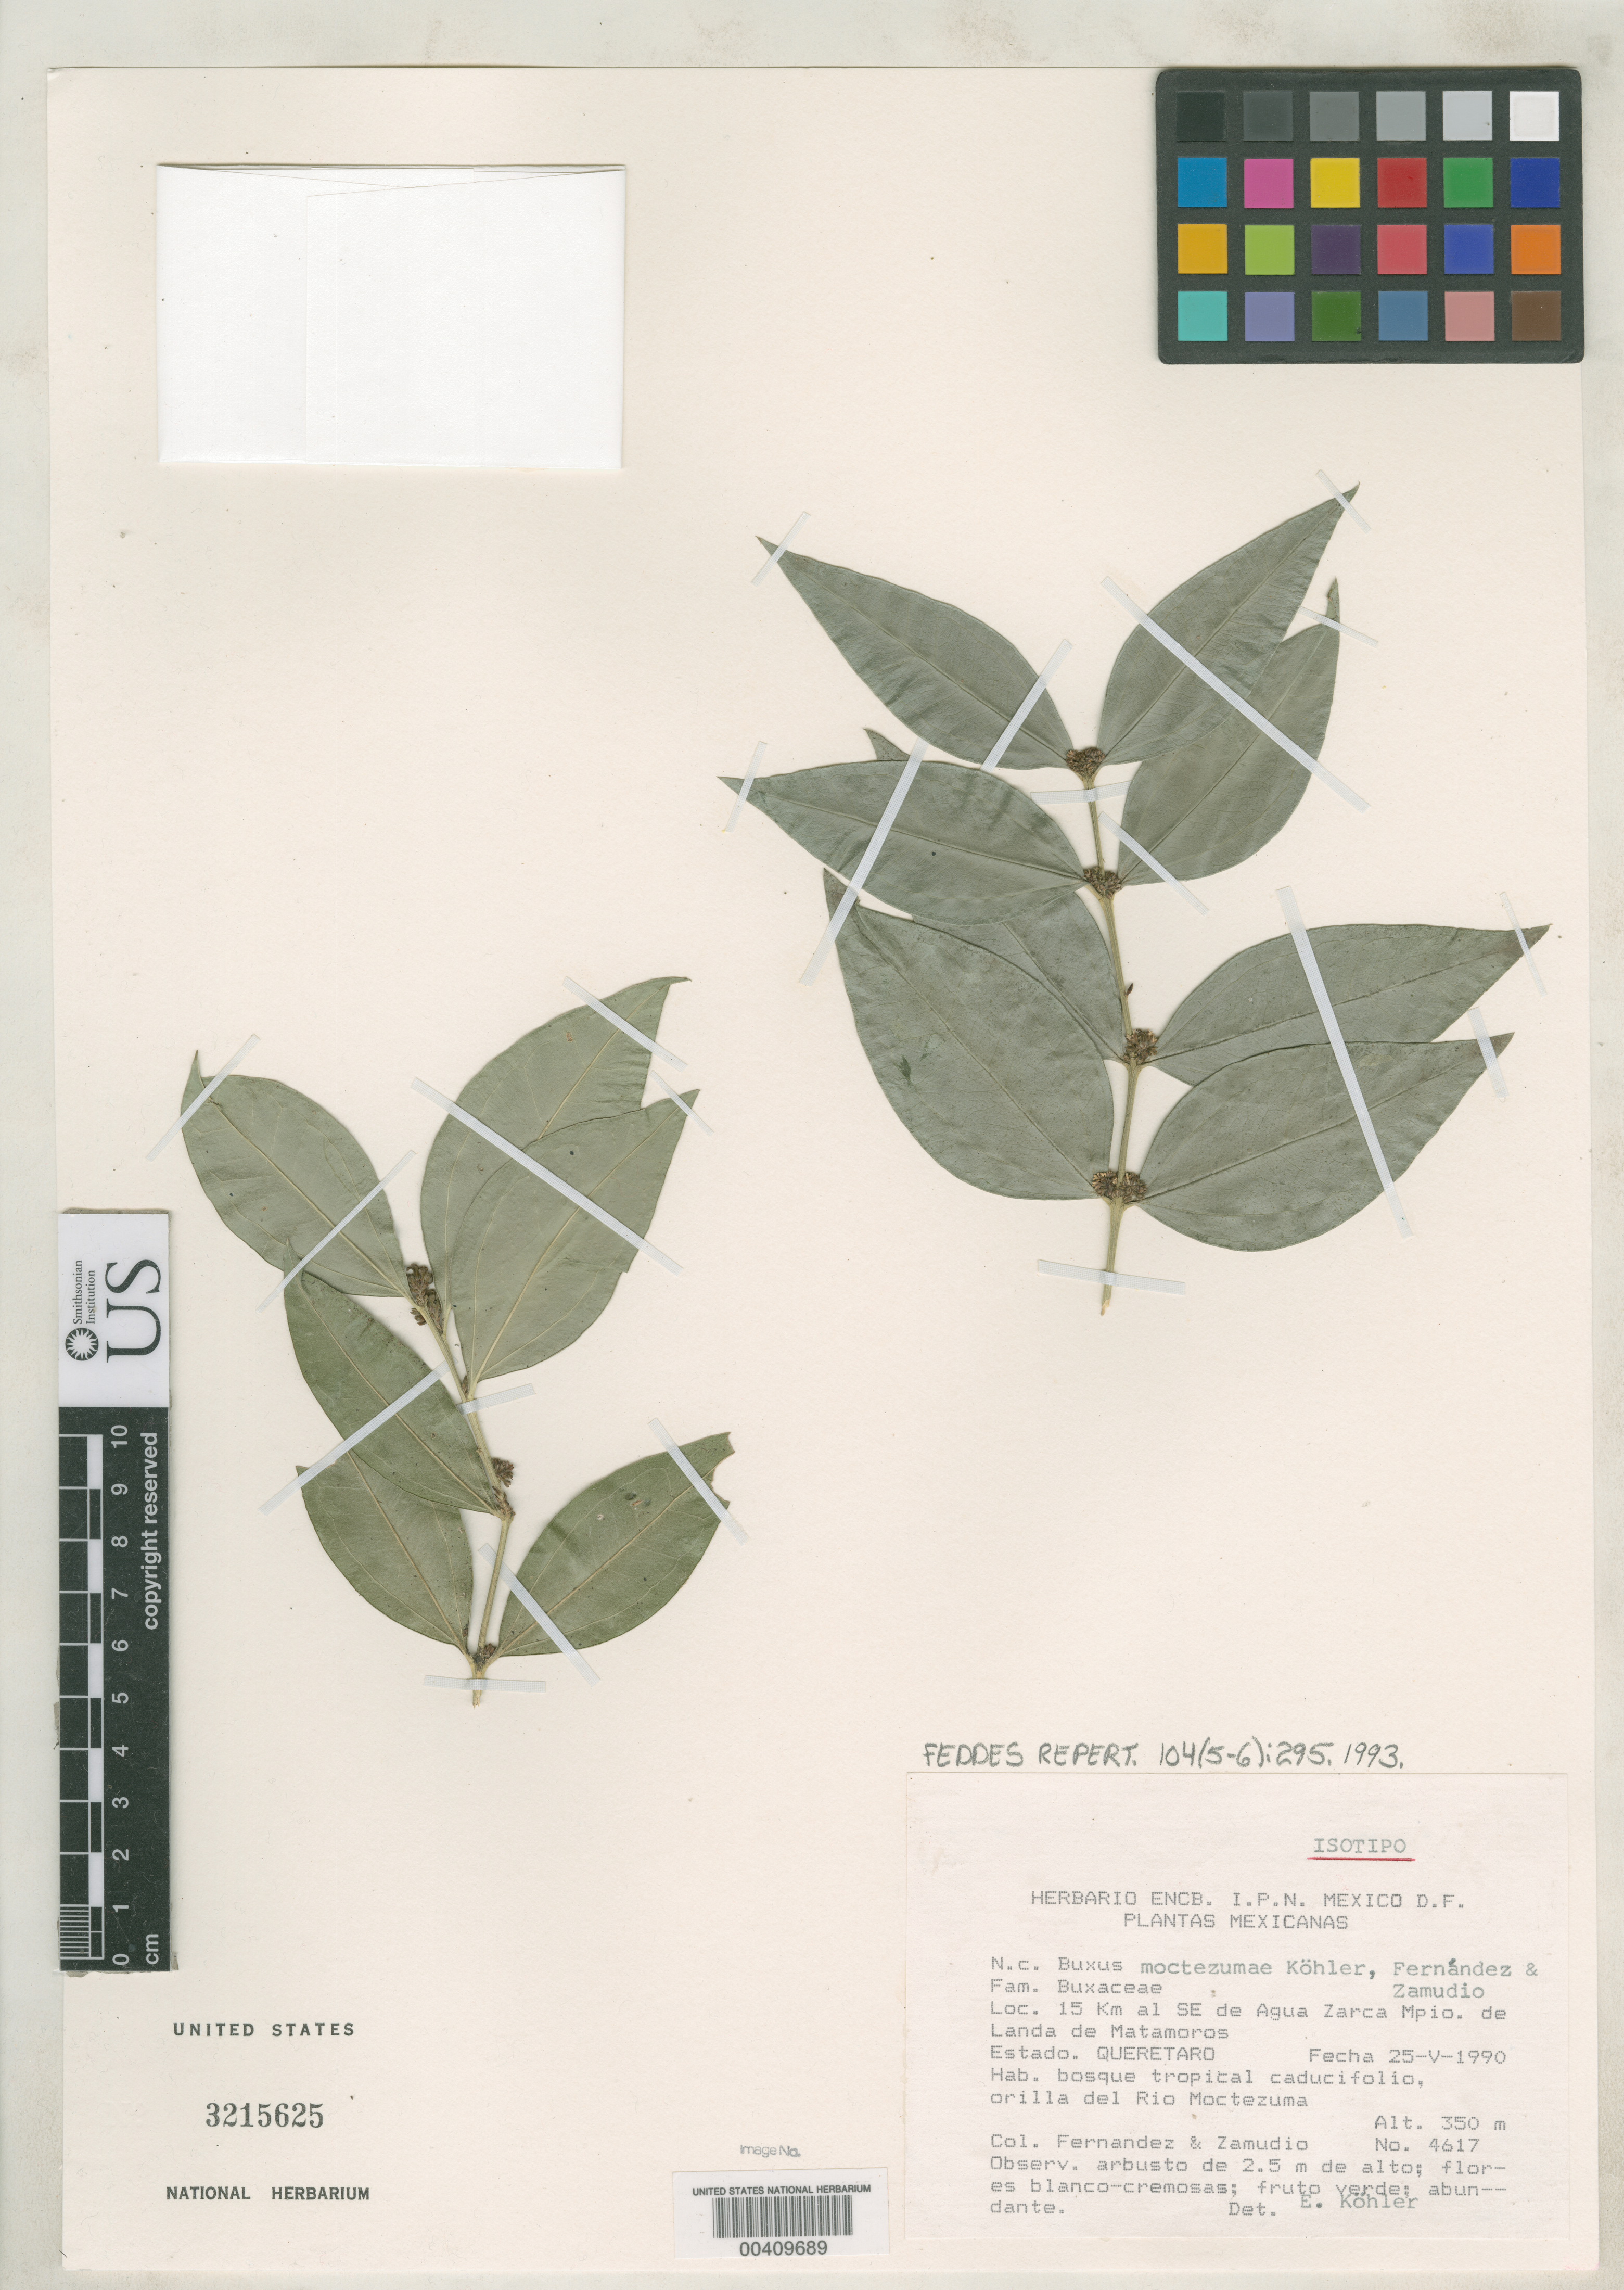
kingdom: Plantae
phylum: Tracheophyta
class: Magnoliopsida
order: Buxales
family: Buxaceae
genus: Buxus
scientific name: Buxus moctezumae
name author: Kohler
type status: Isotype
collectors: R. Fernandez & S. Zamudio Ruíz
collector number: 4617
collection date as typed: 25 May 1990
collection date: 1990-05-25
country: Mexico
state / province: Querétaro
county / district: Landa de Matamoros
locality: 15 km al SE de Agua Zarca, orillo del Rio Moctezuma. [5 km to the SE of Agua Zarca, bank of the Rio Moctezuma.]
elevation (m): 350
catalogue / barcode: US 3215625